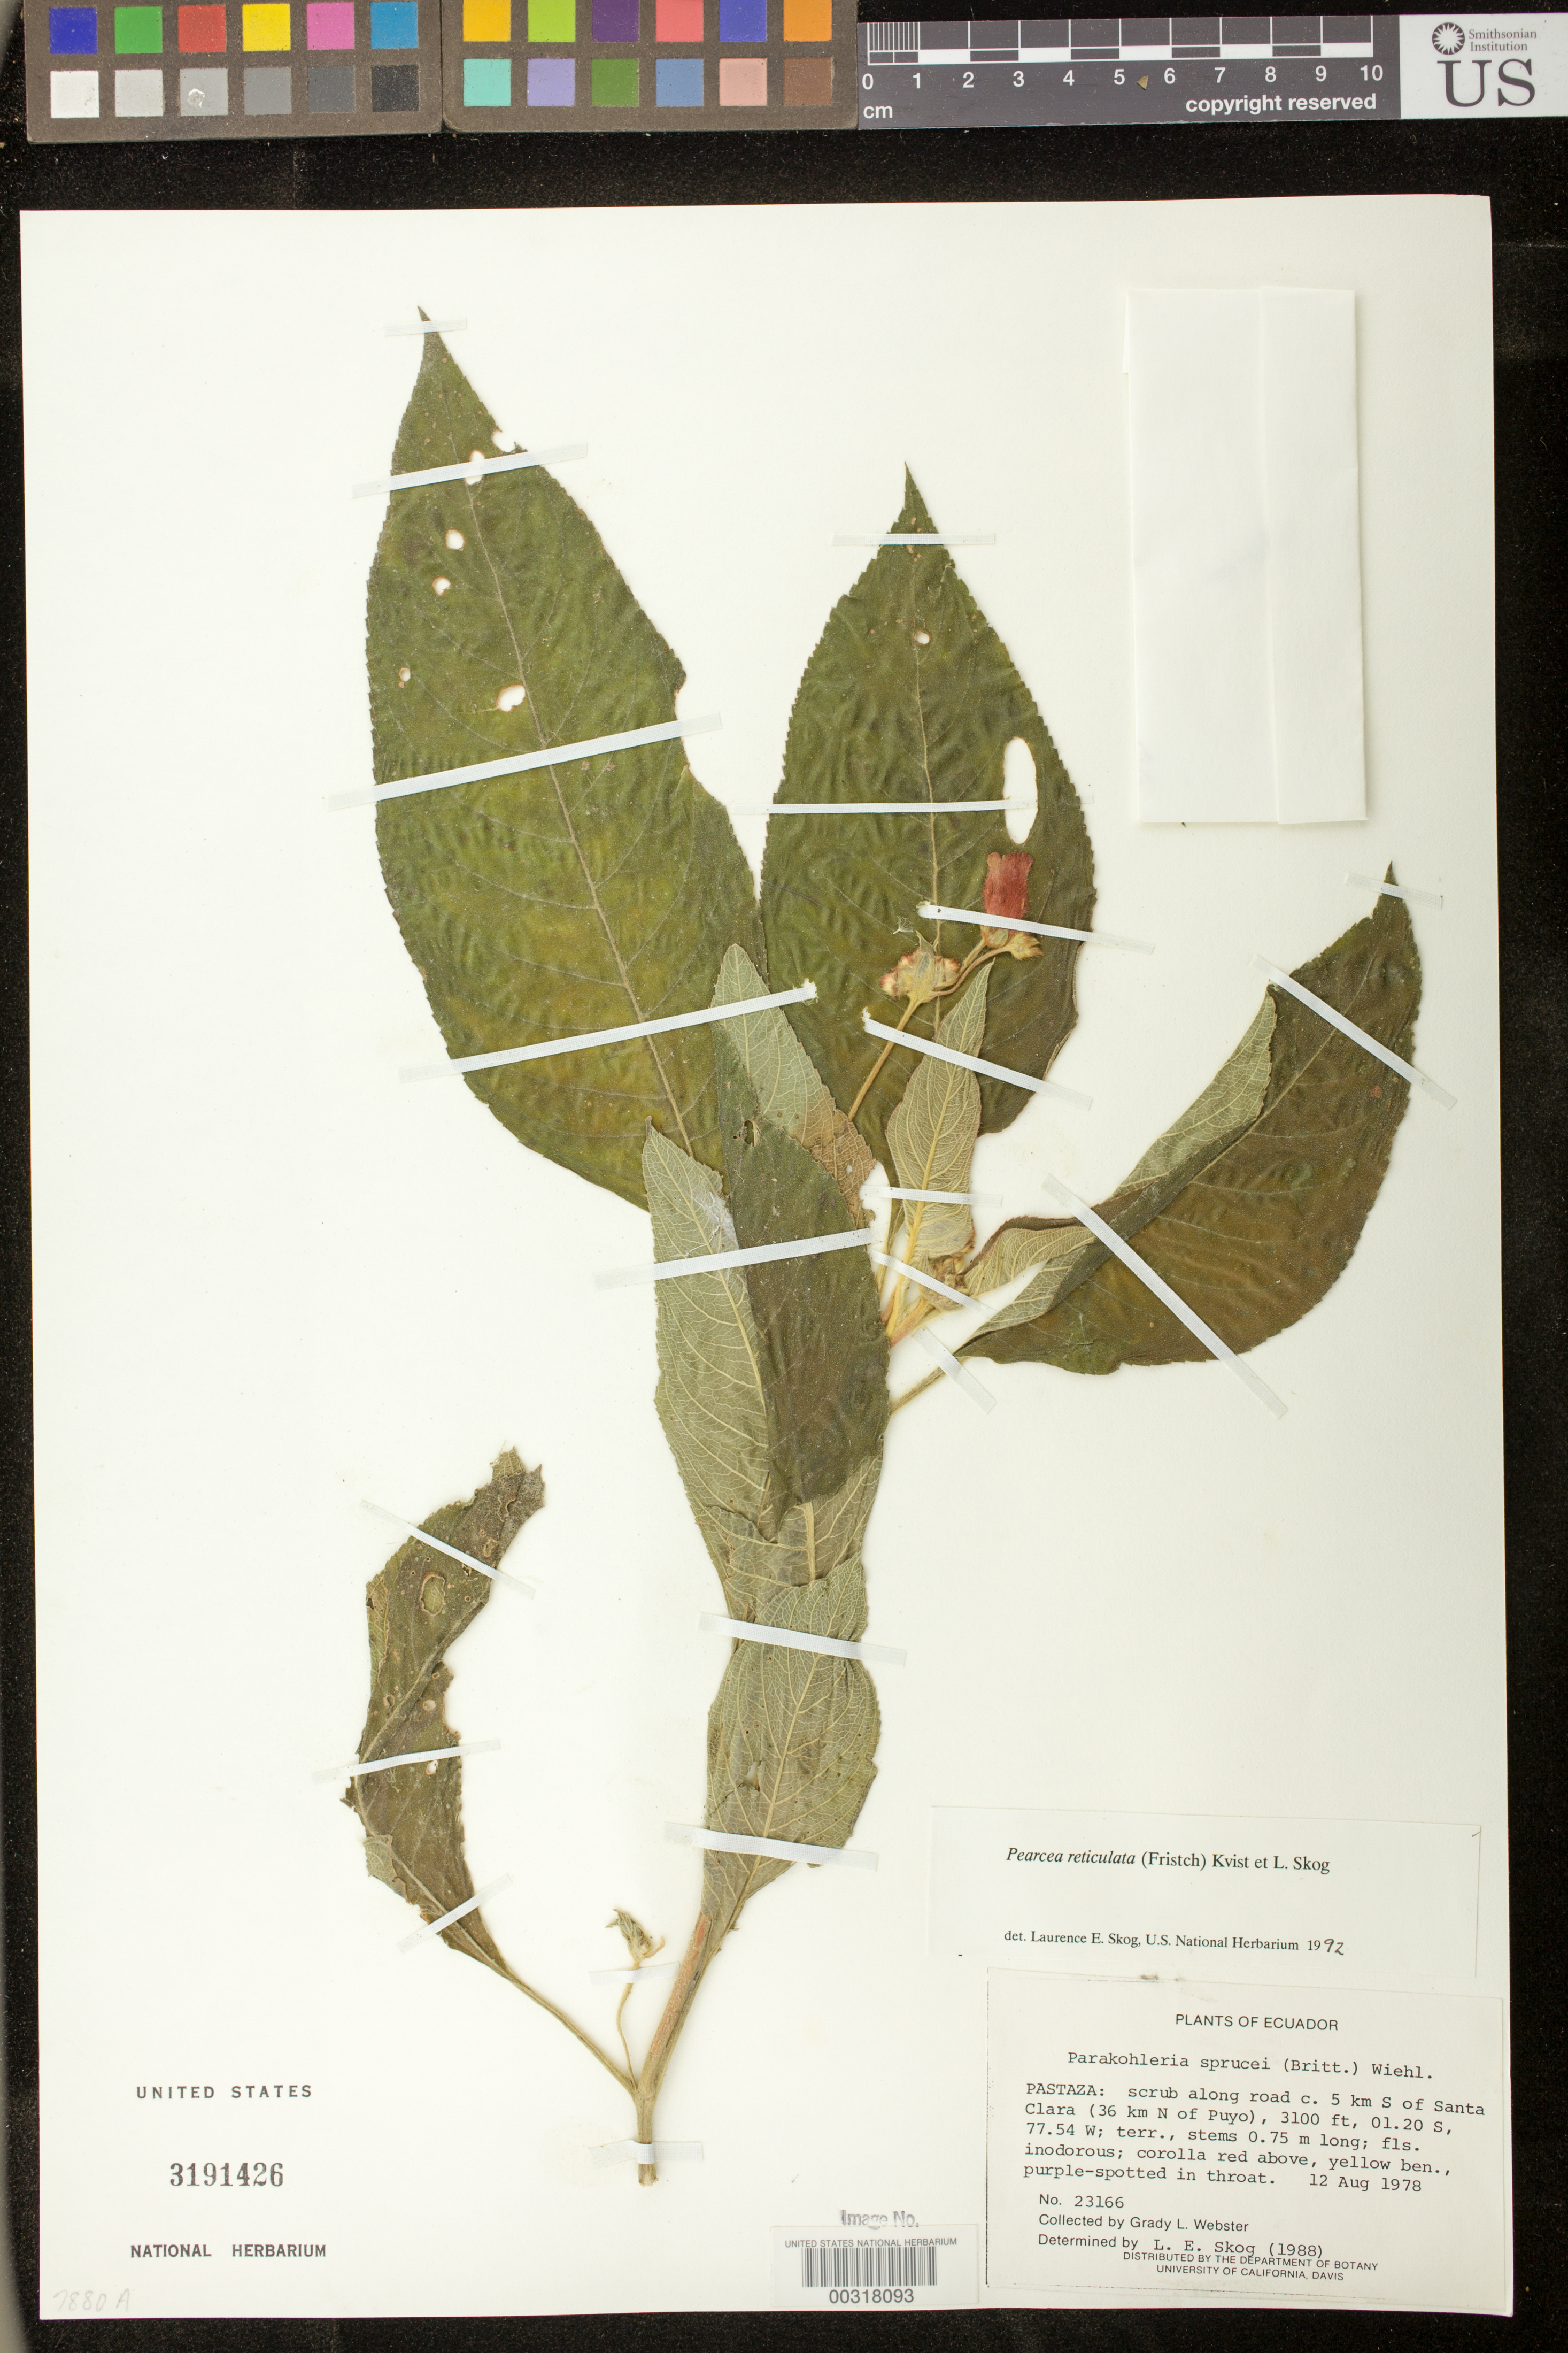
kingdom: Plantae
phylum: Tracheophyta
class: Magnoliopsida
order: Lamiales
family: Gesneriaceae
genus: Pearcea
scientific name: Pearcea reticulata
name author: (Fritsch) L.P. Kvist & L.E. Skog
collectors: G. L. Webster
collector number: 23166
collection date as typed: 12 Aug 1978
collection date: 1978-08-12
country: Ecuador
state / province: Pastaza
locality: C. 5 km S of Santa Clara (36 km N of Puyo)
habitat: Scrub along road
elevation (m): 945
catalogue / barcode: US 3191426